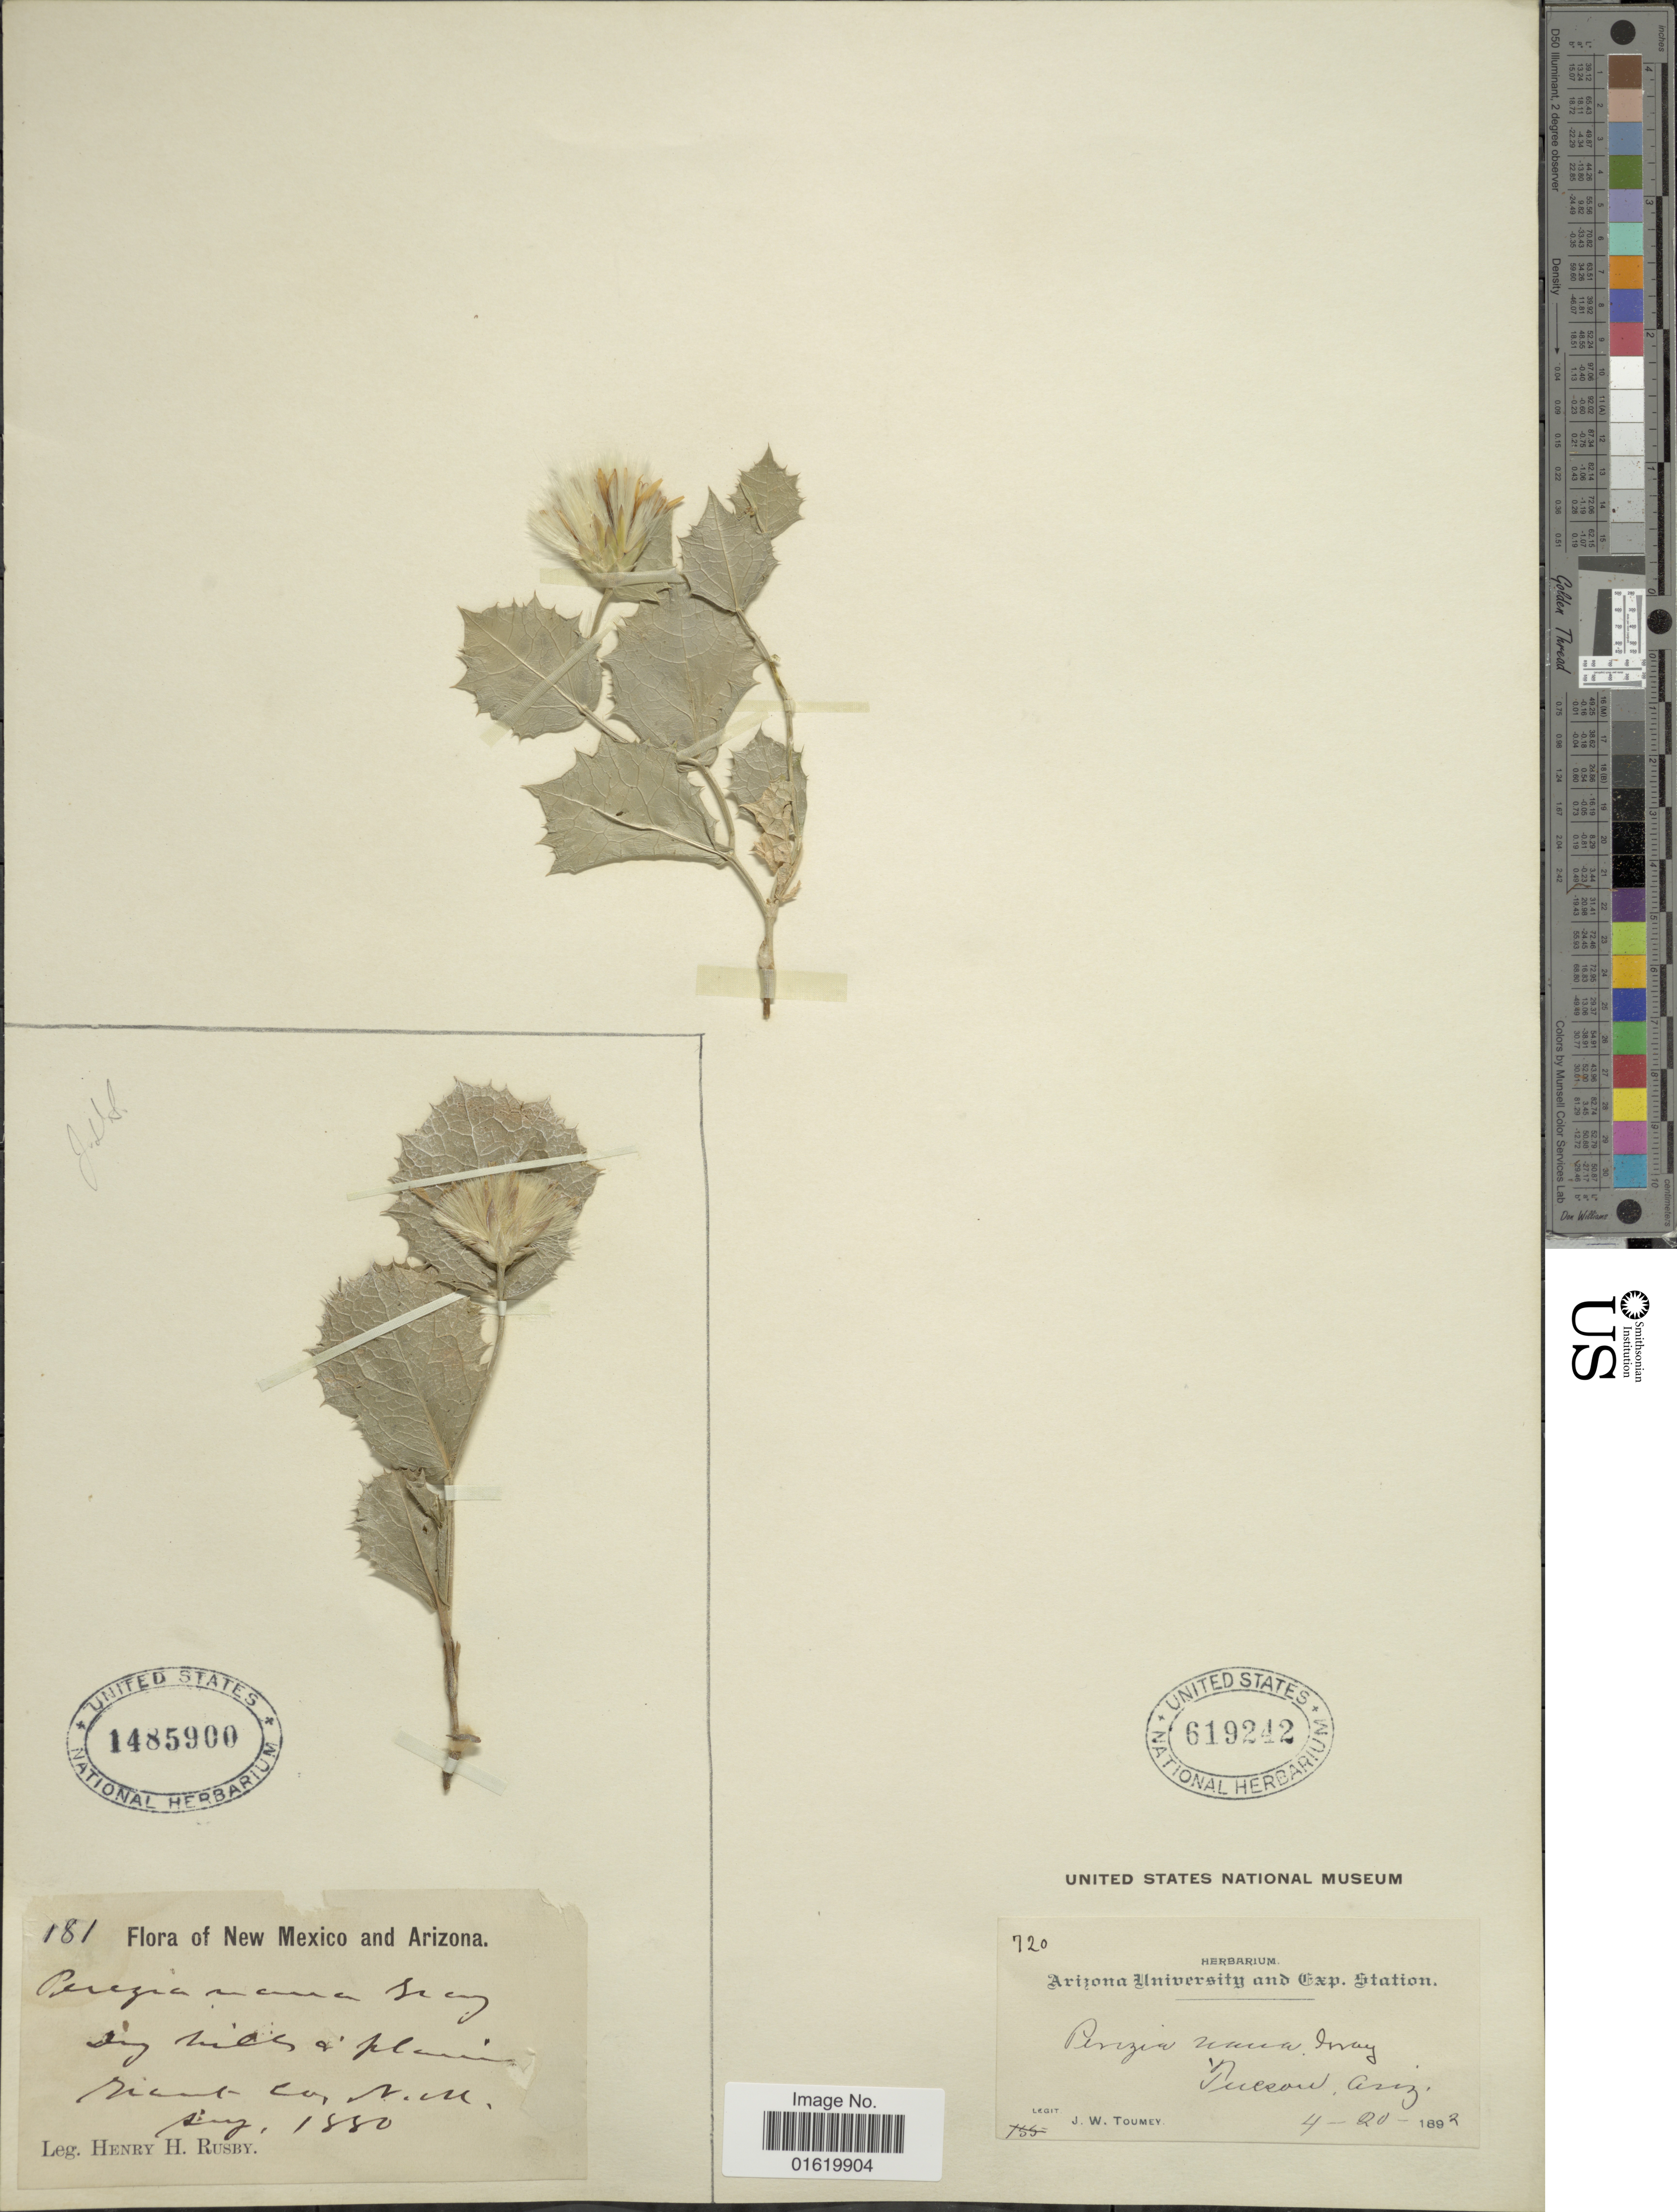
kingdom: Plantae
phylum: Tracheophyta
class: Magnoliopsida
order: Asterales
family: Asteraceae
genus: Acourtia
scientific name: Acourtia nana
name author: (A. Gray) Reveal & R.M. King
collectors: H. H. Rusby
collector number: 181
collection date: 1880-08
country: United States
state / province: New Mexico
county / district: Grant County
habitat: Dry hills and plains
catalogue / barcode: US 1485900-2